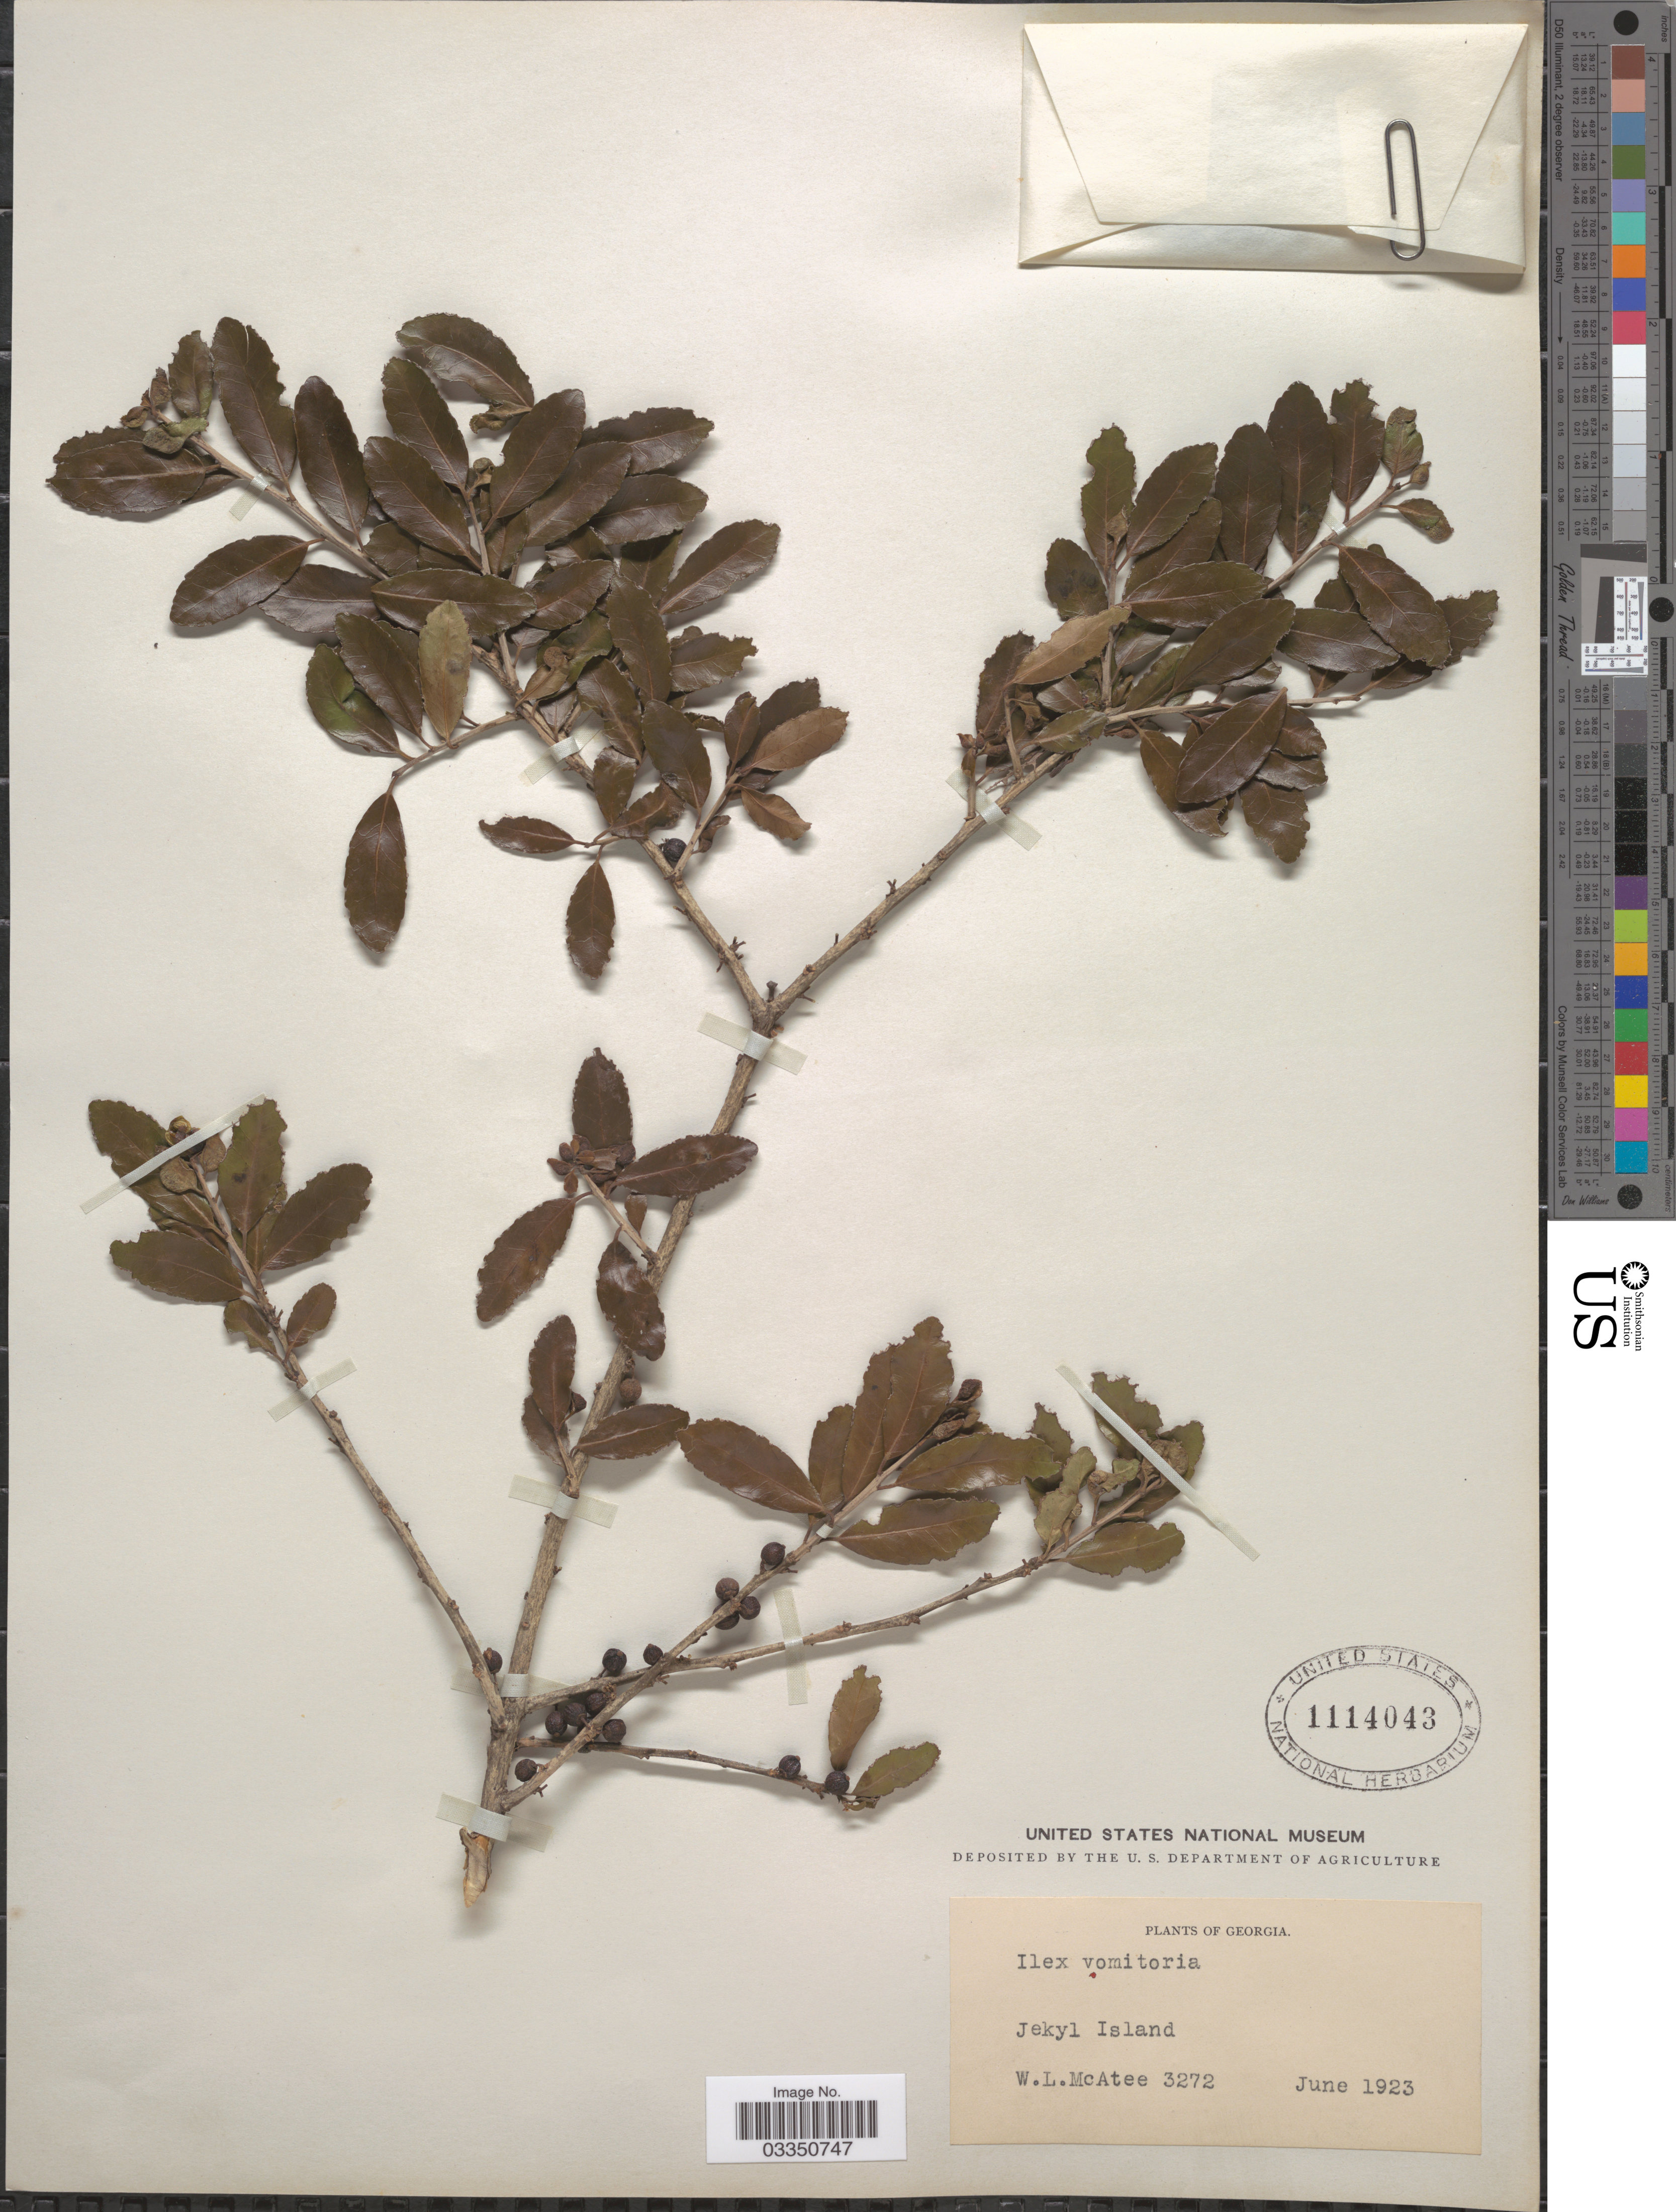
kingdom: Plantae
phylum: Tracheophyta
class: Magnoliopsida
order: Aquifoliales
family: Aquifoliaceae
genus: Ilex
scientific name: Ilex vomitoria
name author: Aiton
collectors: W. McAtee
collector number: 3272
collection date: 1923-06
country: United States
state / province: Georgia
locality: Jekyl Island.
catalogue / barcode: US 1114043